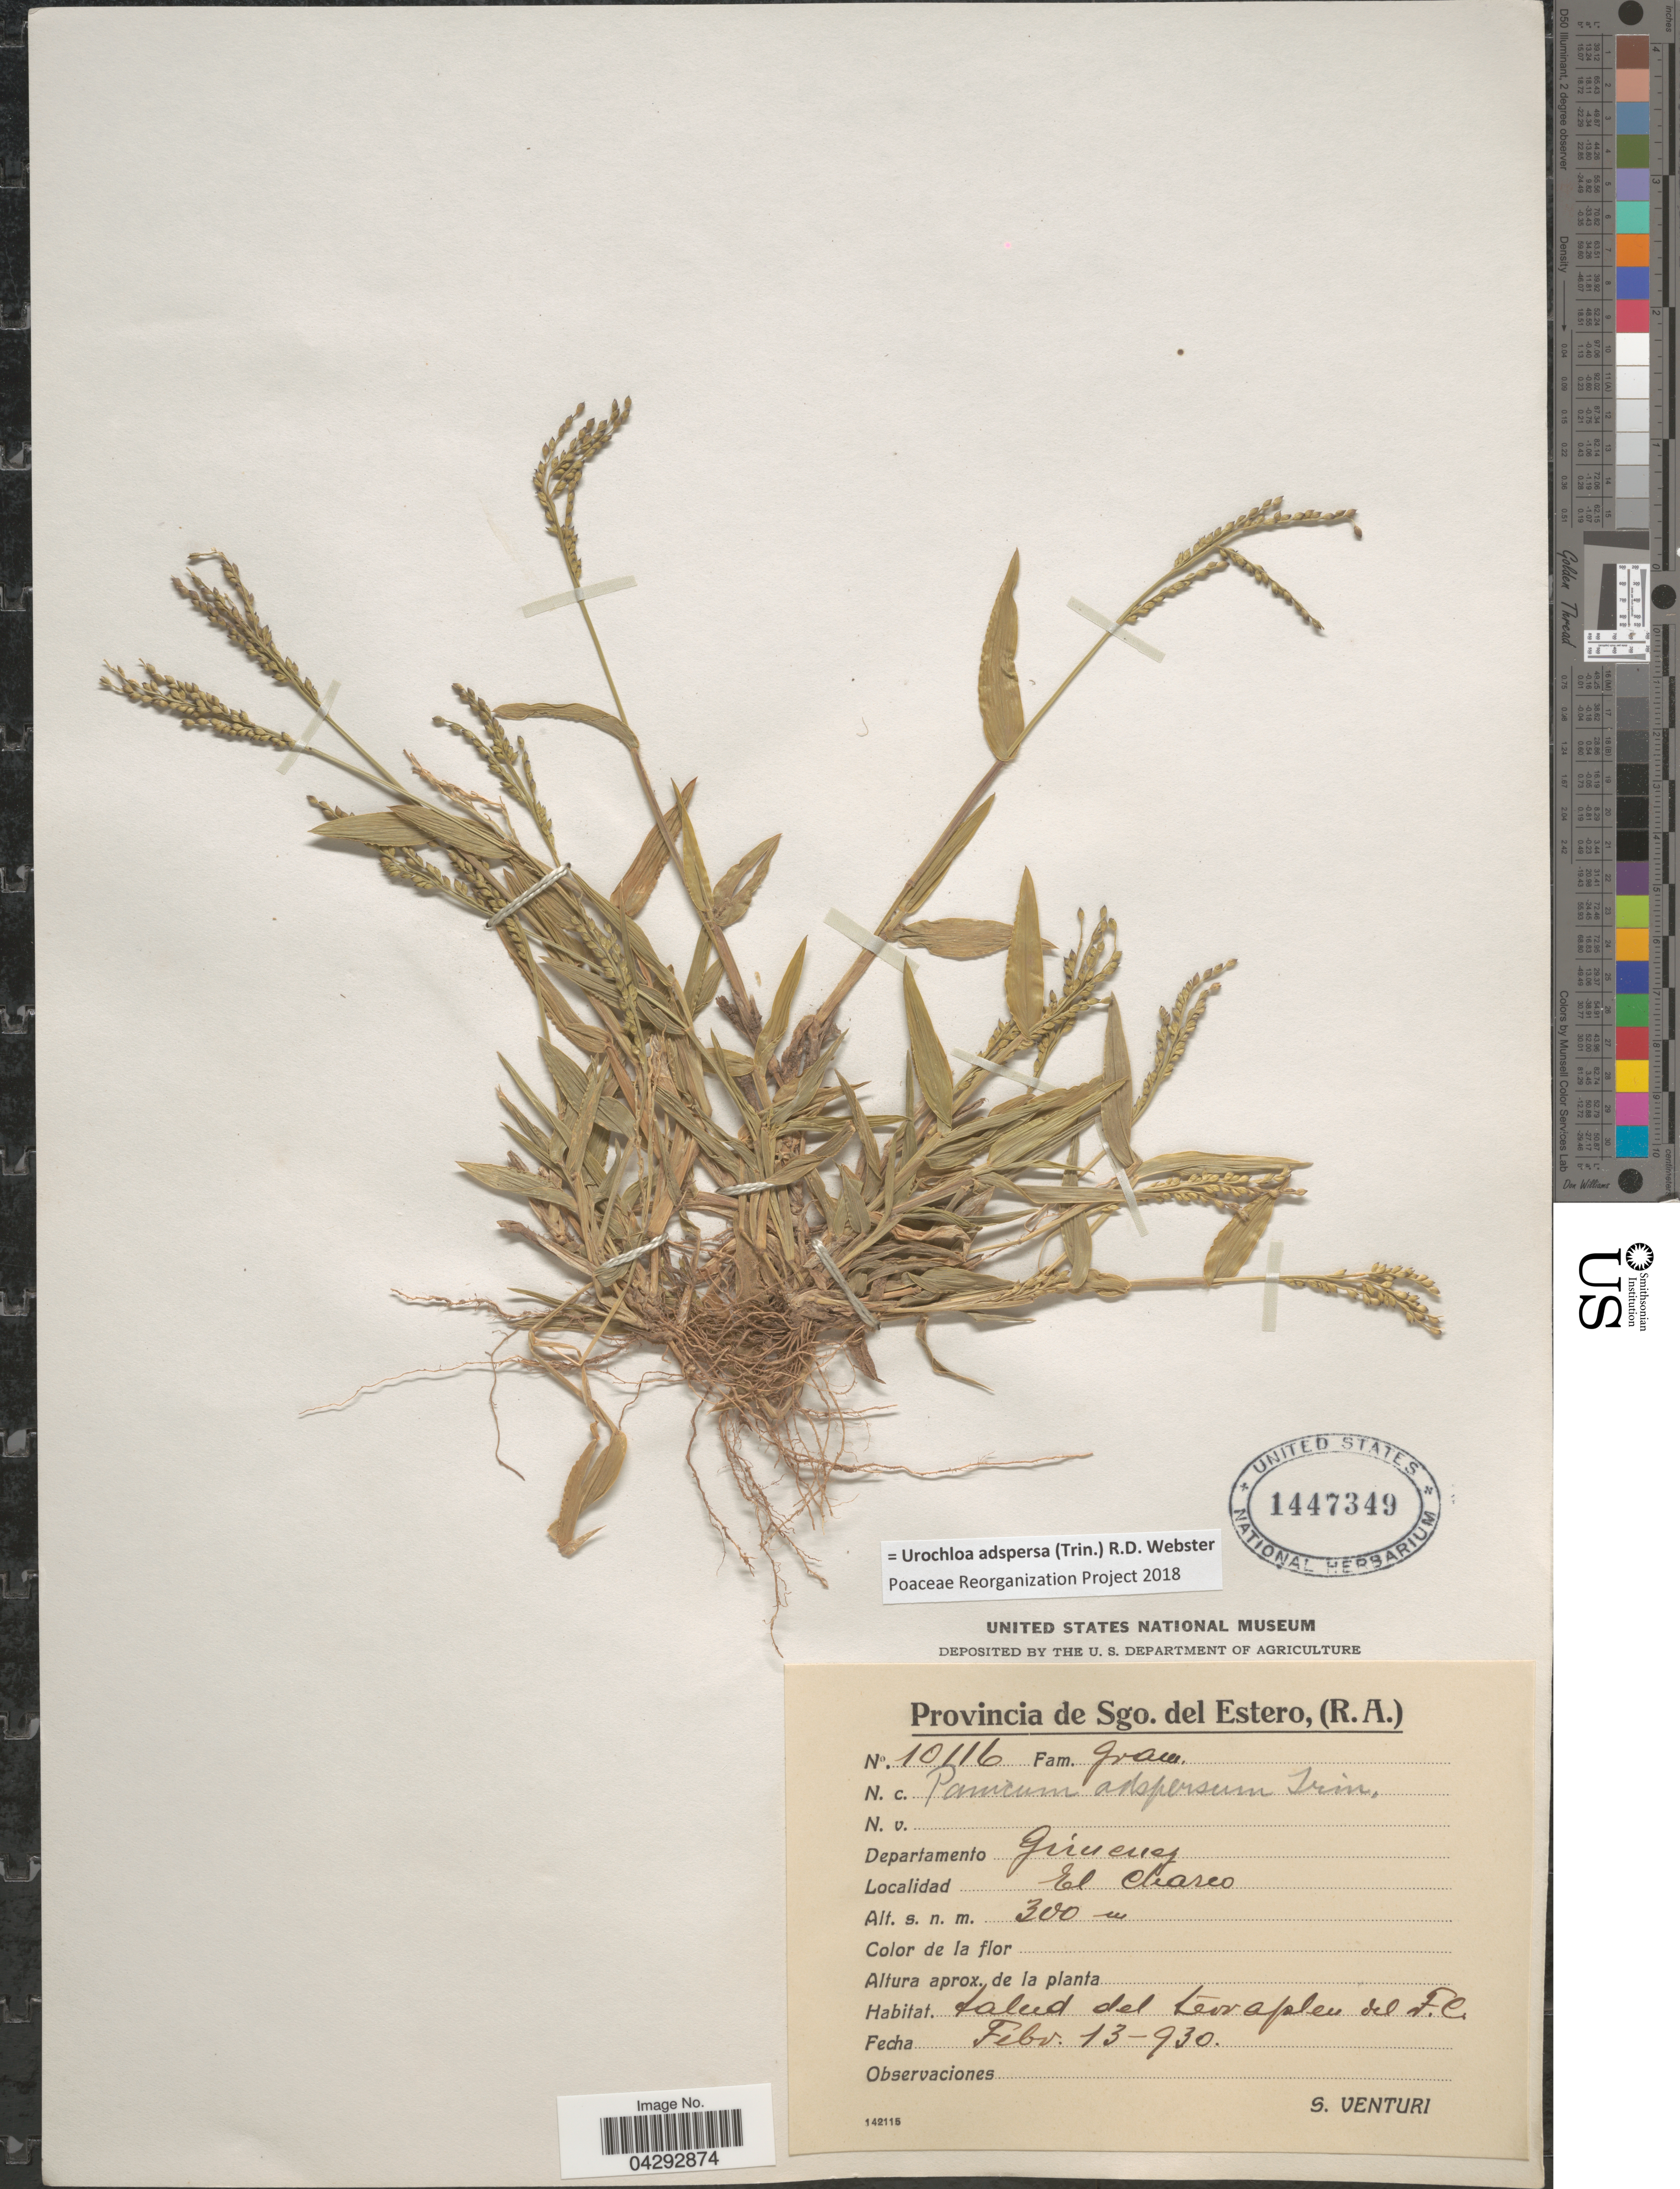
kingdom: Plantae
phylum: Tracheophyta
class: Liliopsida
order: Poales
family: Poaceae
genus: Urochloa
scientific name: Urochloa adspersa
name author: (Trin.) R.D. Webster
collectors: S. Venturi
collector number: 10116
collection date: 1930-02-13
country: Argentina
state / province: Santiago del Estero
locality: Provincia de Sgo. del Estero, (R.A.). Departamento Jimenez. El Charco.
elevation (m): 300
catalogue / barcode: US 1447349